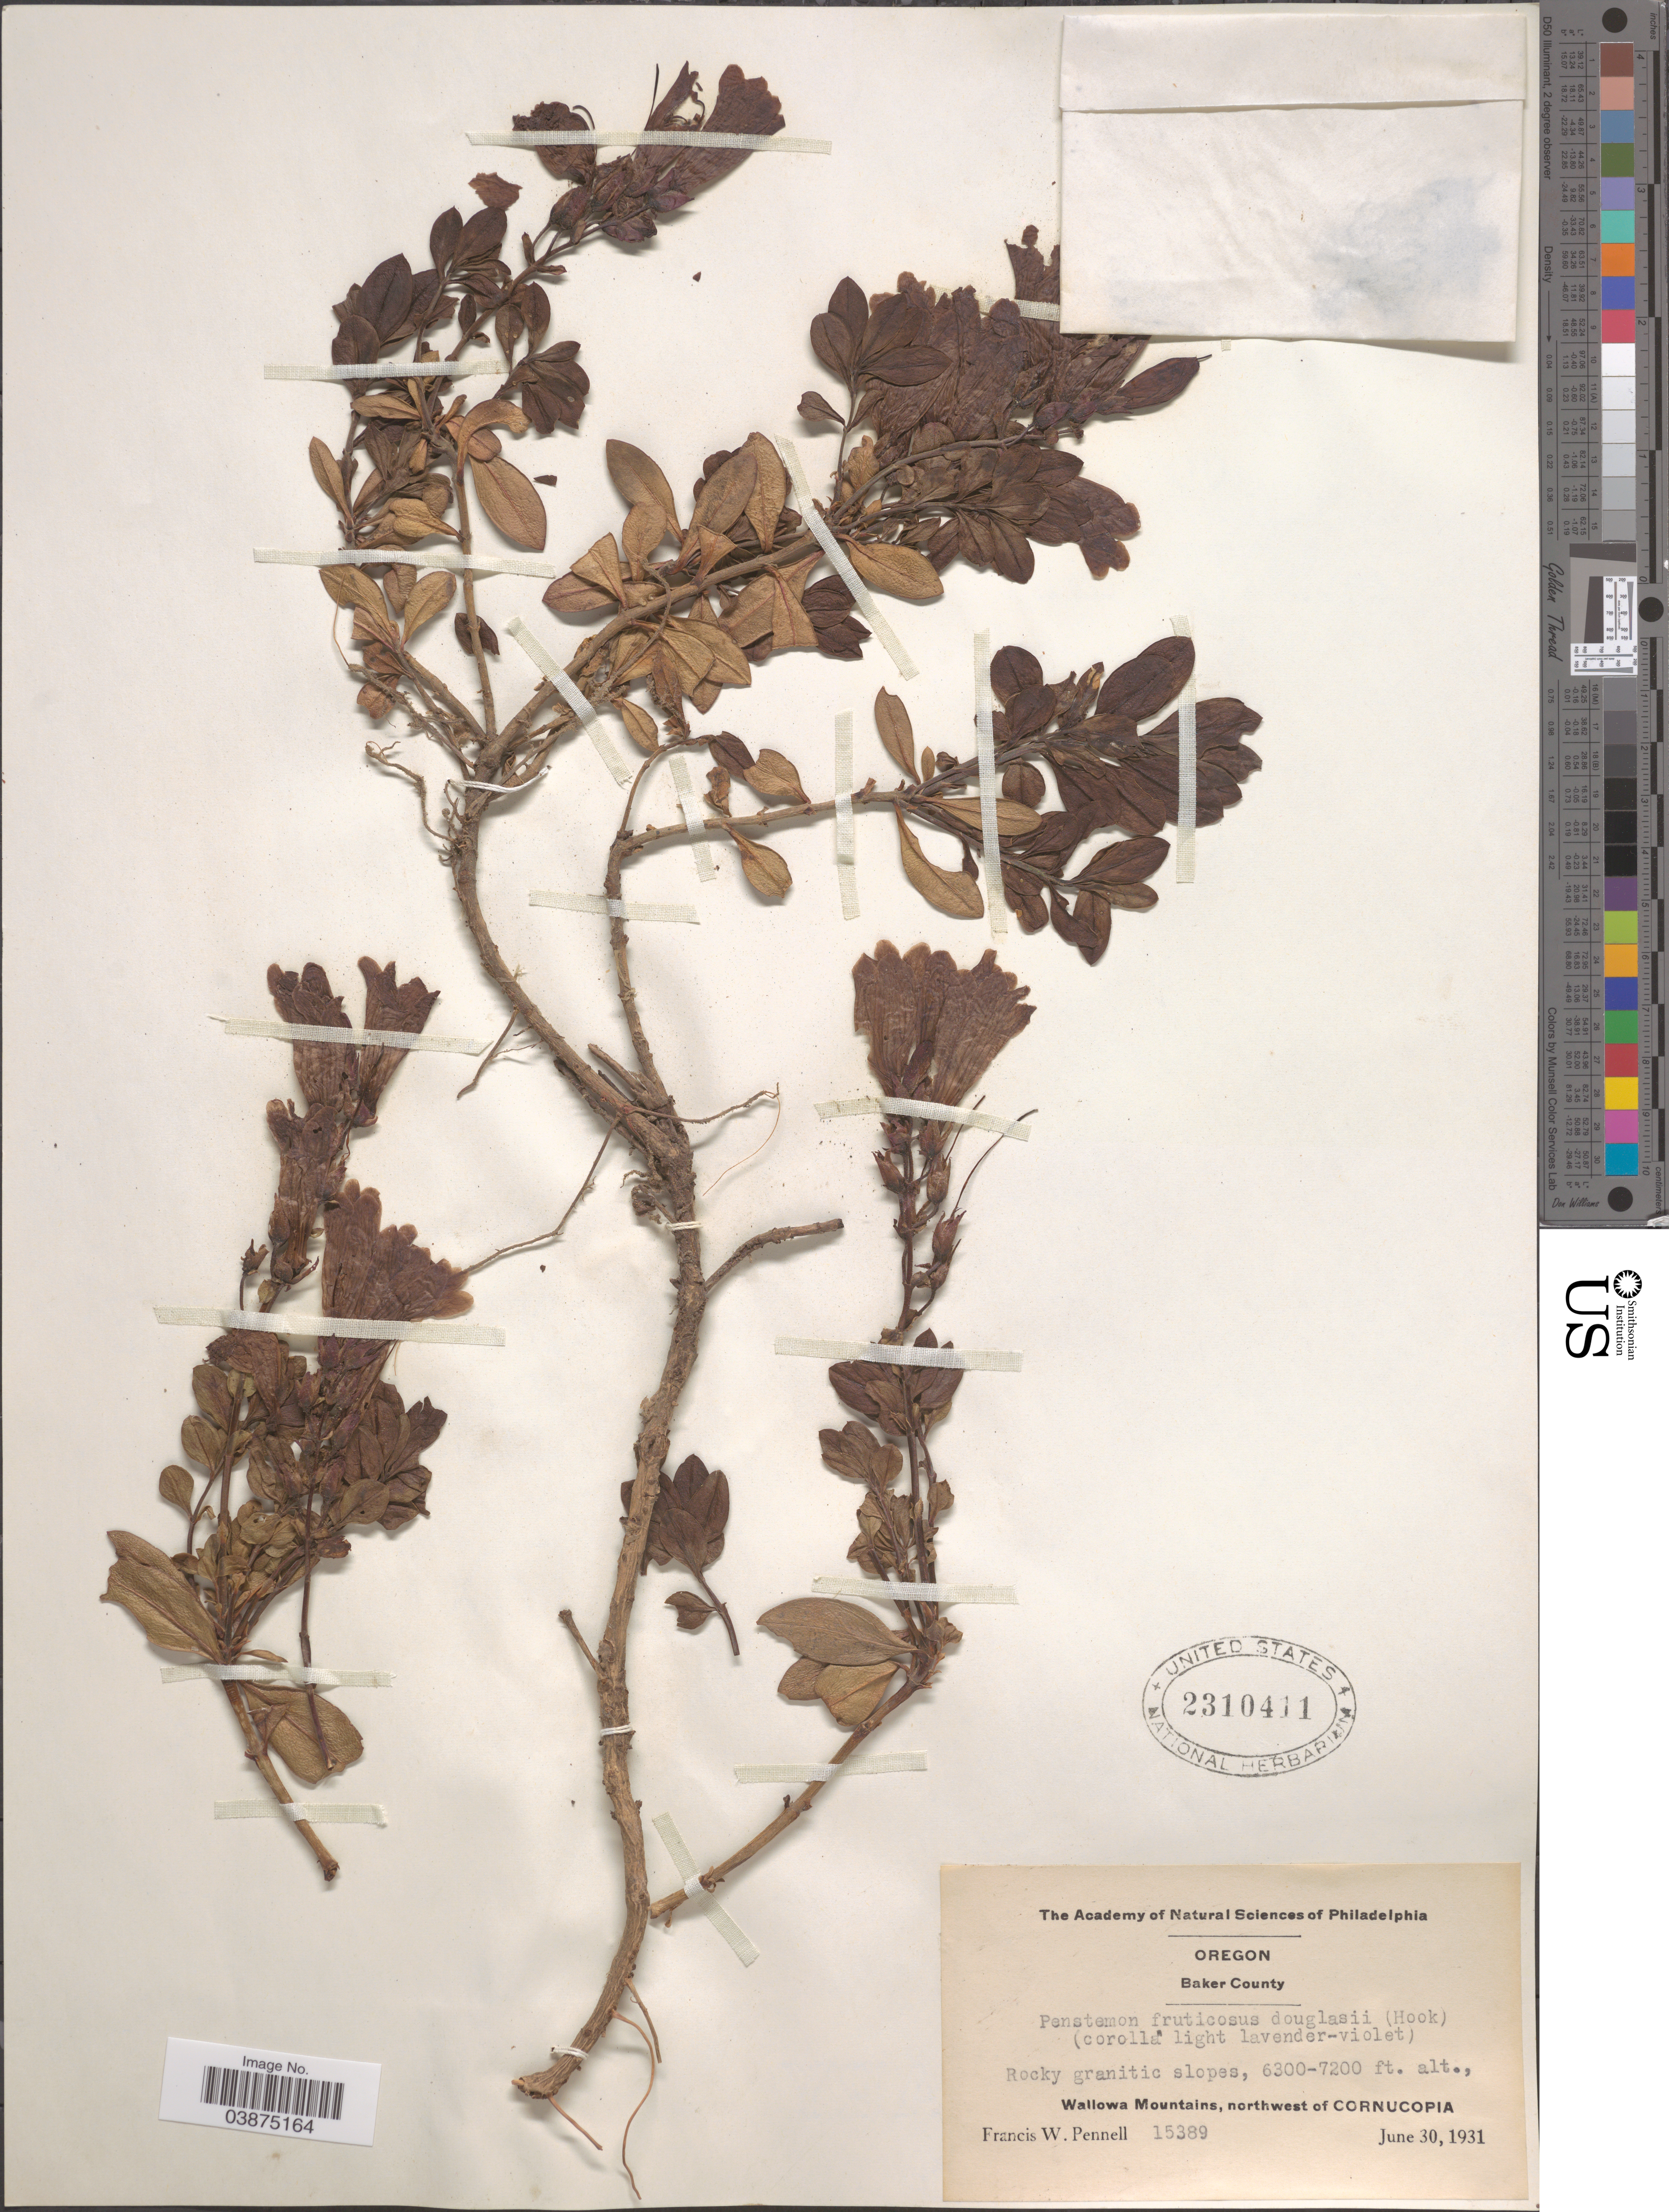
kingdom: Plantae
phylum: Tracheophyta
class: Magnoliopsida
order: Lamiales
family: Plantaginaceae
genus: Penstemon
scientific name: Penstemon fruticosus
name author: (Pursh) Greene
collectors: F. W. Pennell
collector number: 15389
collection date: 1931-06-30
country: United States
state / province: Oregon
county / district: Baker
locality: Wallowa Mountains, northwest of Cornucopia.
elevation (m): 1920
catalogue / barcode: US 2310411